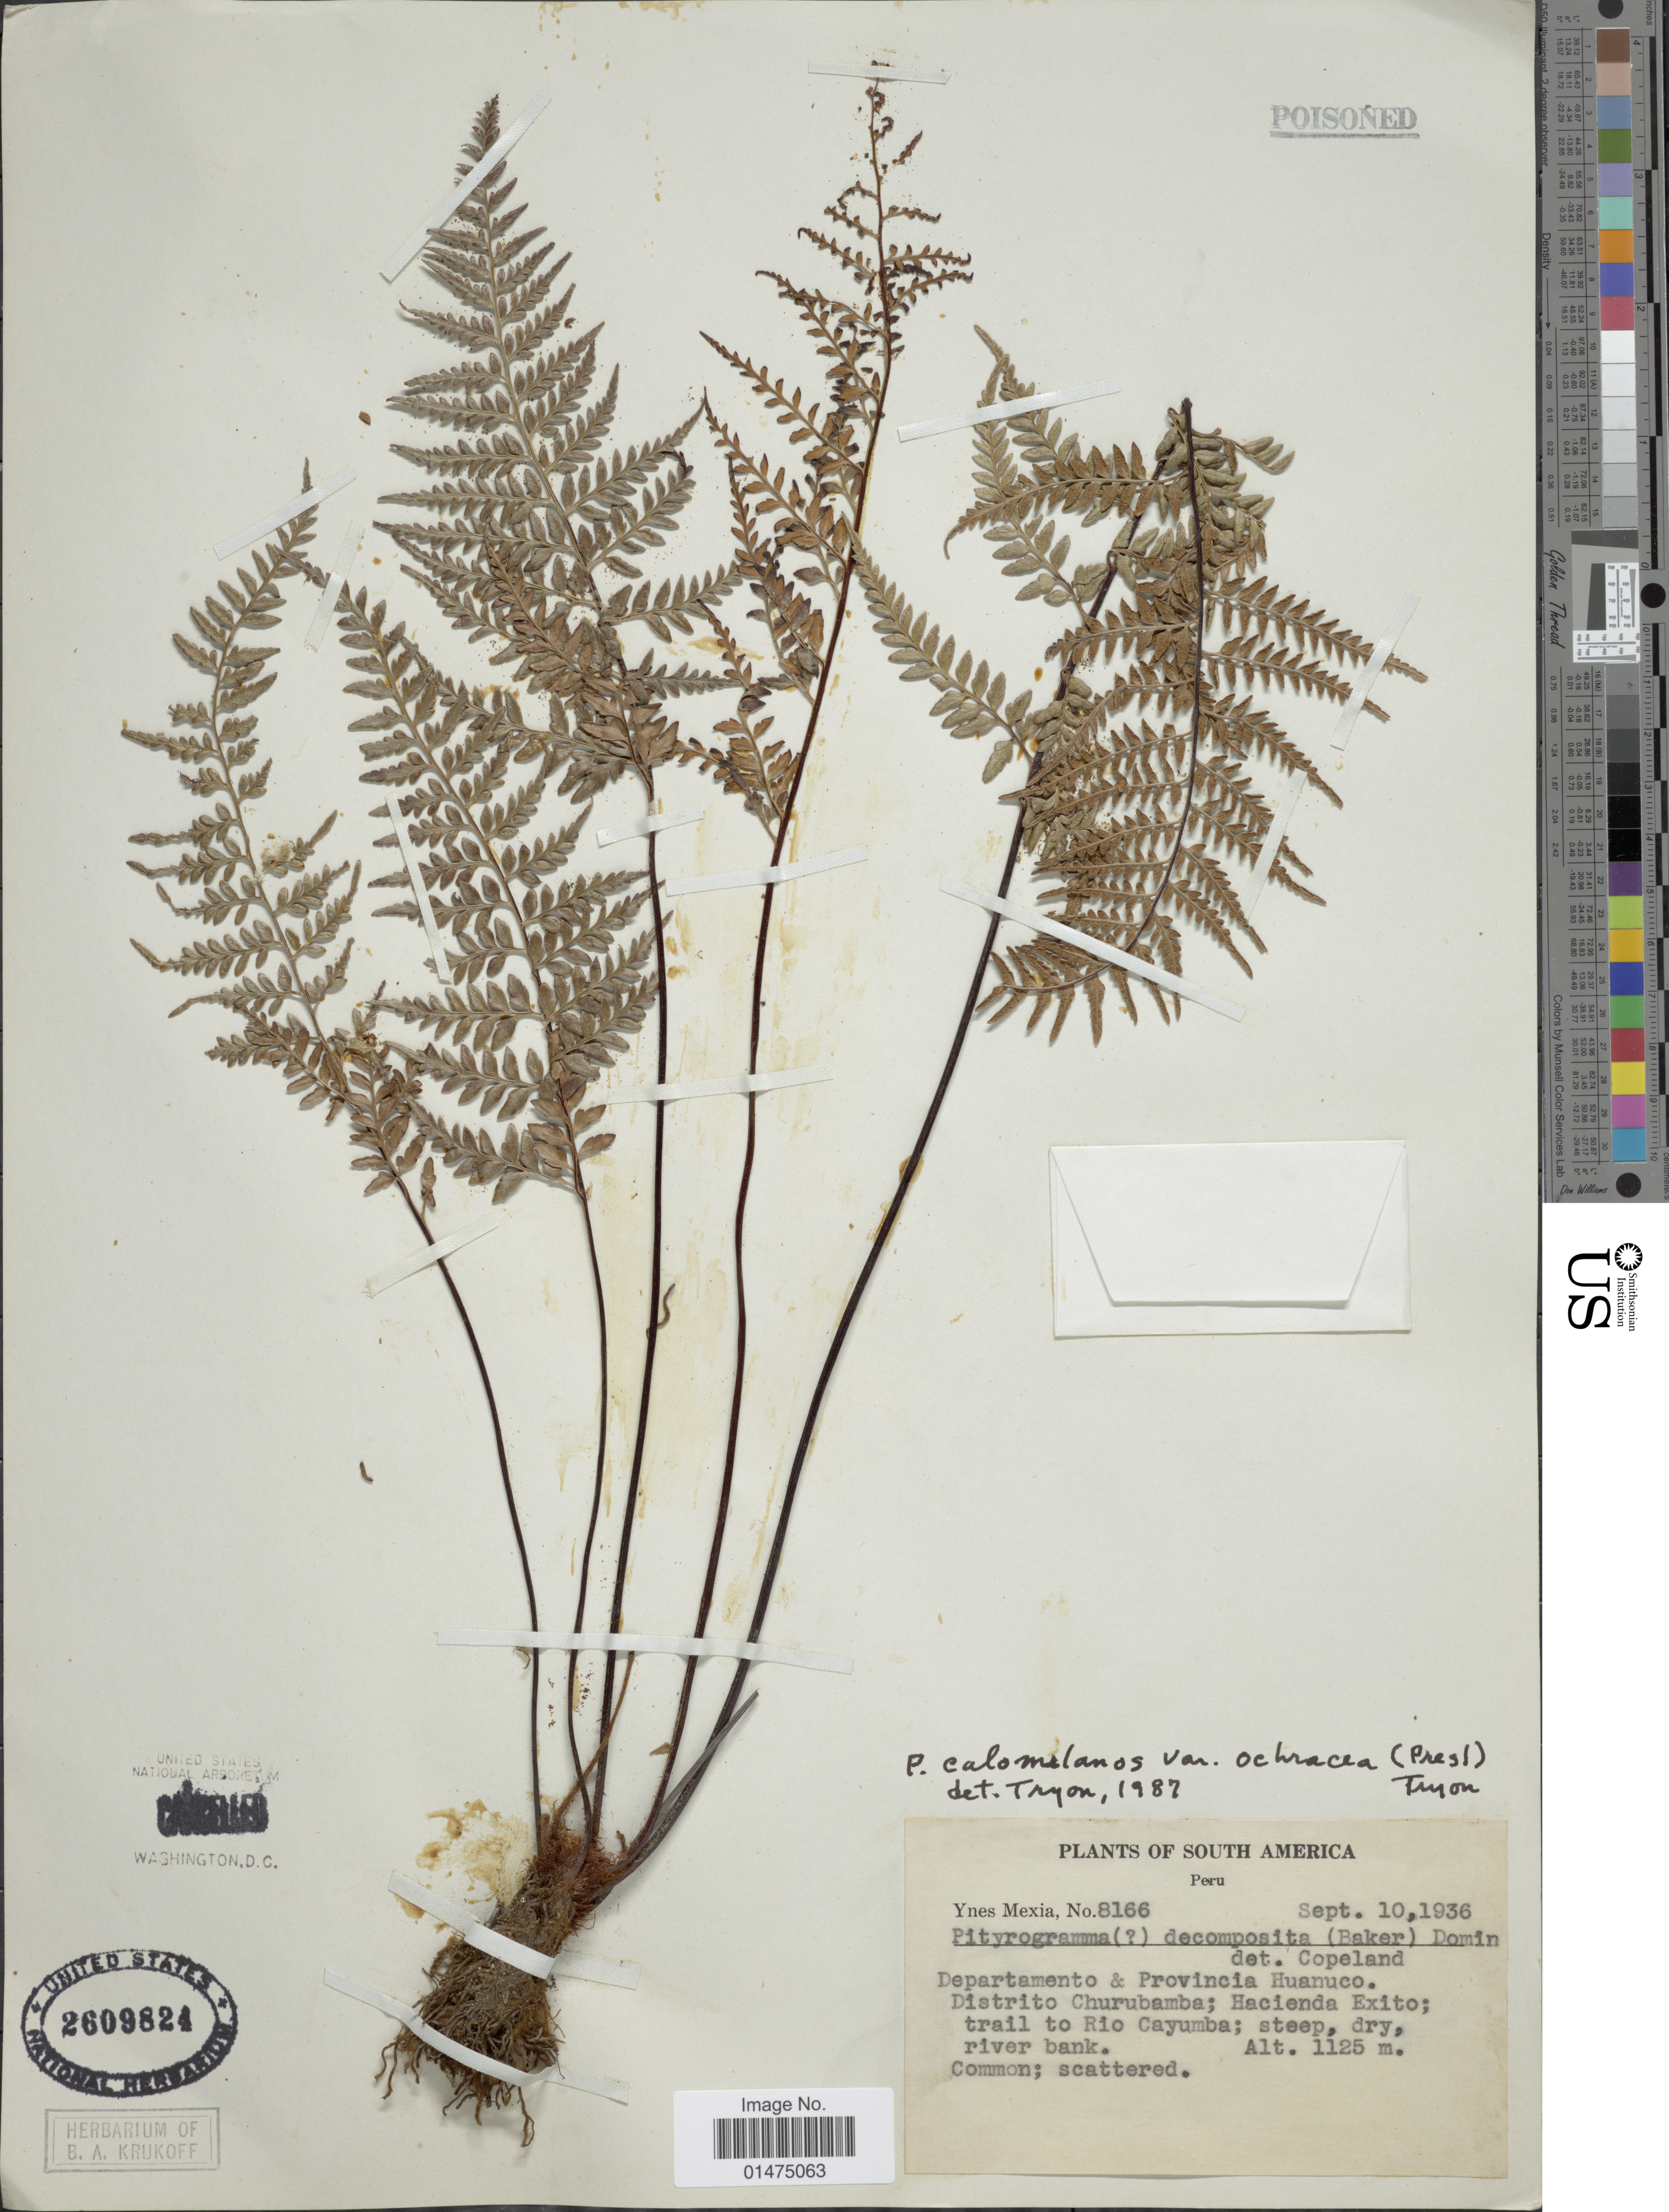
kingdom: Plantae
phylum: Tracheophyta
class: Polypodiopsida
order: Polypodiales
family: Pteridaceae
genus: Pityrogramma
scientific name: Pityrogramma ochracea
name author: (C. Presl) Domin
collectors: Y. Mexia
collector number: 8166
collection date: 1936-09-10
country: Peru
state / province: Huánuco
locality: Distrito Churubamba, Hacienda Exito, trail to Ri Cayumba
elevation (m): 1125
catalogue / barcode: US 2609824